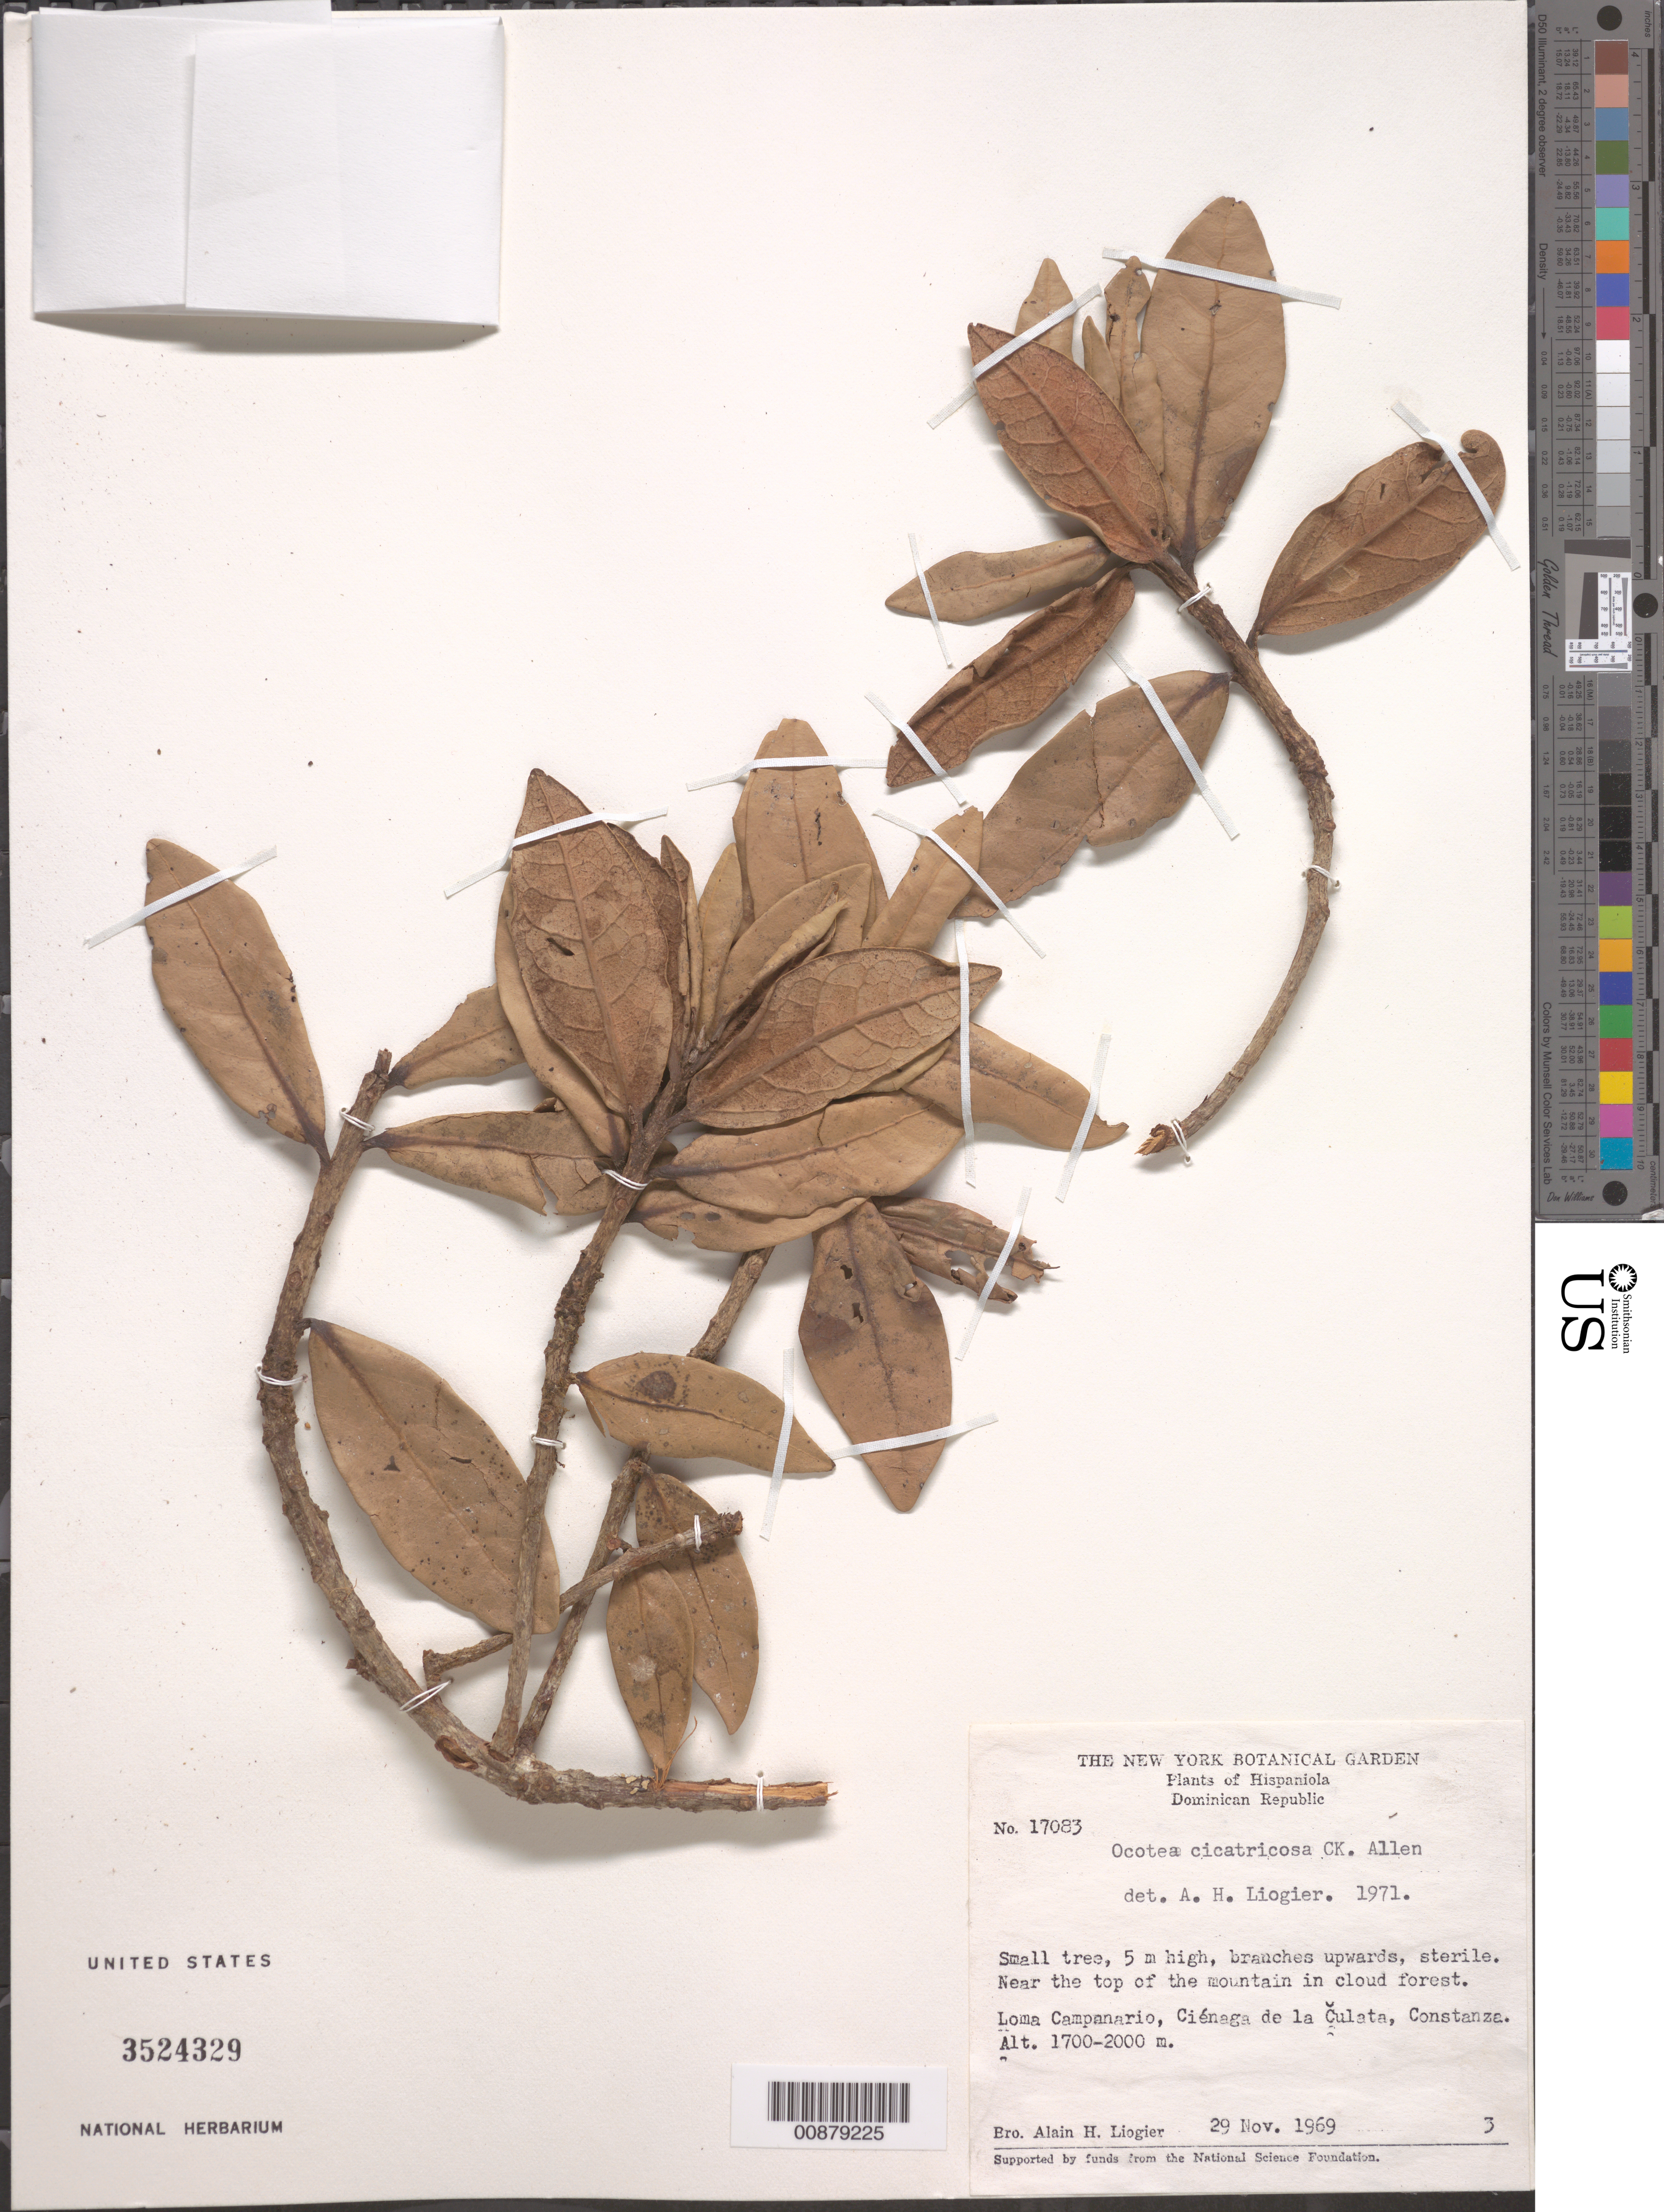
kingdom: Plantae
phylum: Tracheophyta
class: Magnoliopsida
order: Laurales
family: Lauraceae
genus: Ocotea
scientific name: Ocotea cicatricosa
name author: C.K. Allen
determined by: Liogier, Alain H.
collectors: A. H. Liogier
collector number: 17083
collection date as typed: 29 Nov 1969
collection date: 1969-11-29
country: Dominican Republic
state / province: La Vega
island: Hispaniola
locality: Loma Campanario, Ciénaga de la Culata, Constanza.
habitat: Near the top of the mountain in cloud forest.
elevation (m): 1700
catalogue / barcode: US 3524329